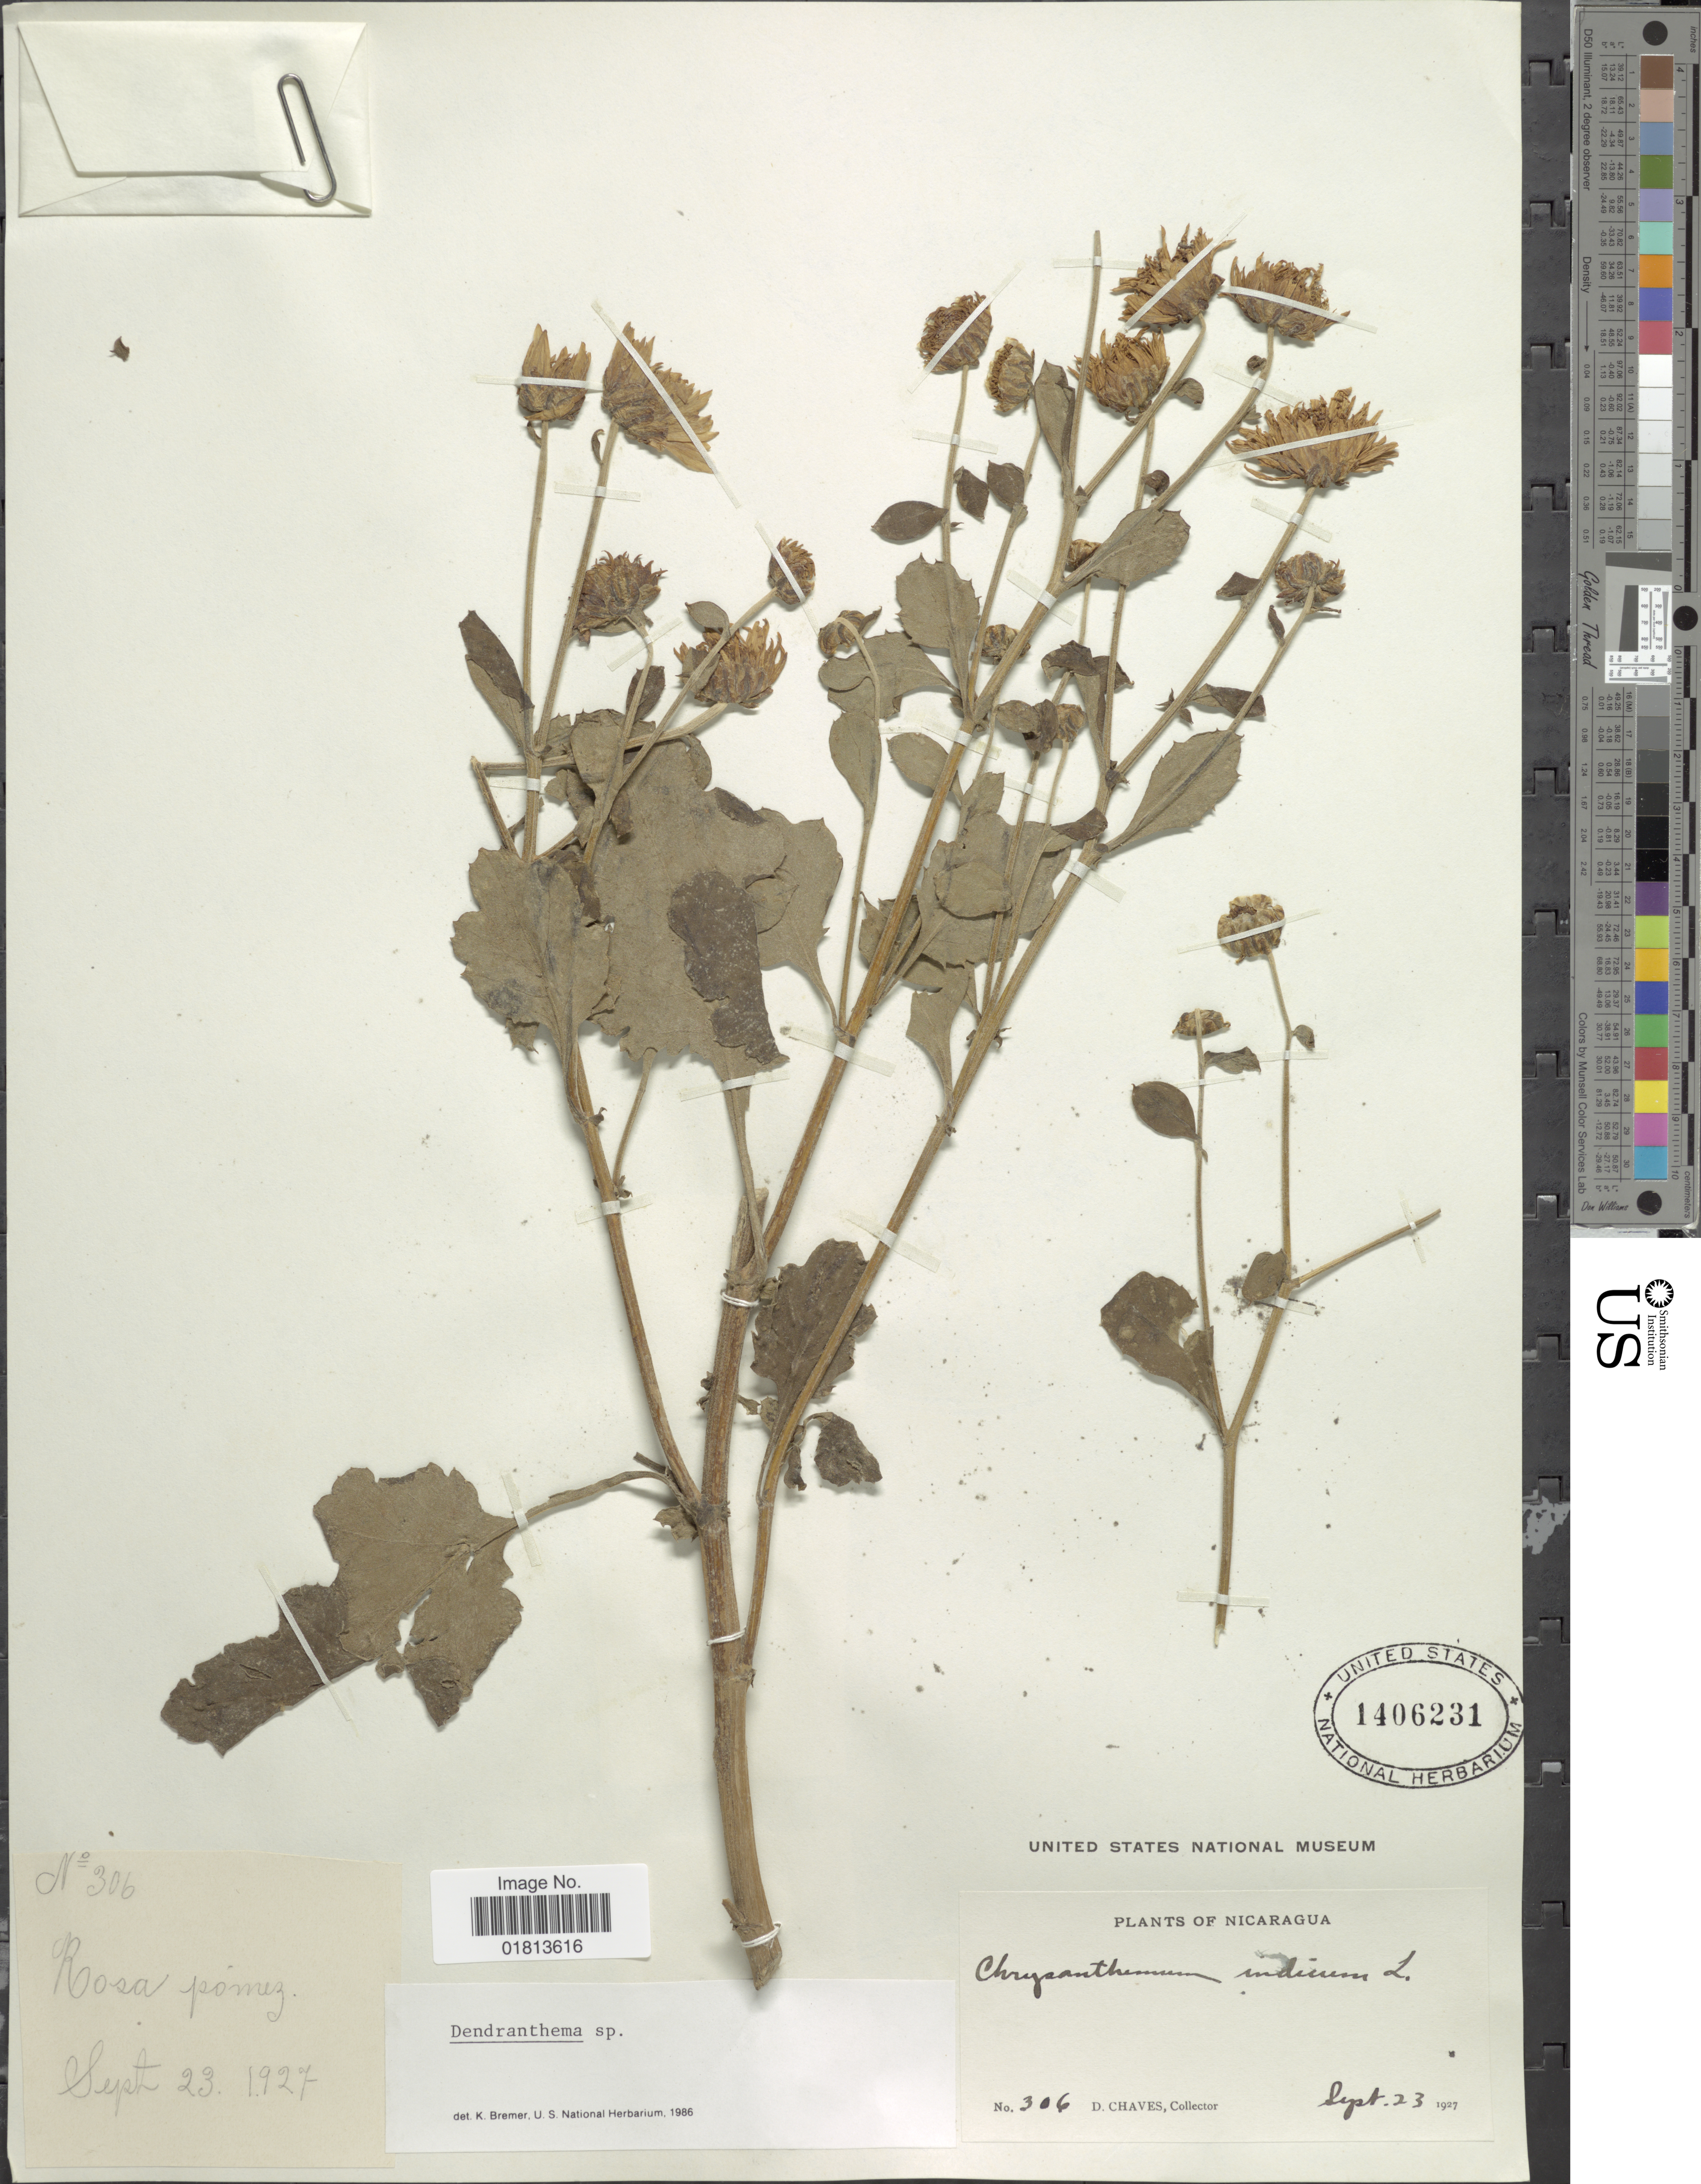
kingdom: Plantae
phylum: Tracheophyta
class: Magnoliopsida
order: Asterales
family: Asteraceae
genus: Dendranthema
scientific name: Dendranthema sp.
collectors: D. Chaves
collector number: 306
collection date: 1927-09-23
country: Nicaragua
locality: Rosa pomez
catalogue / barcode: US 1406231